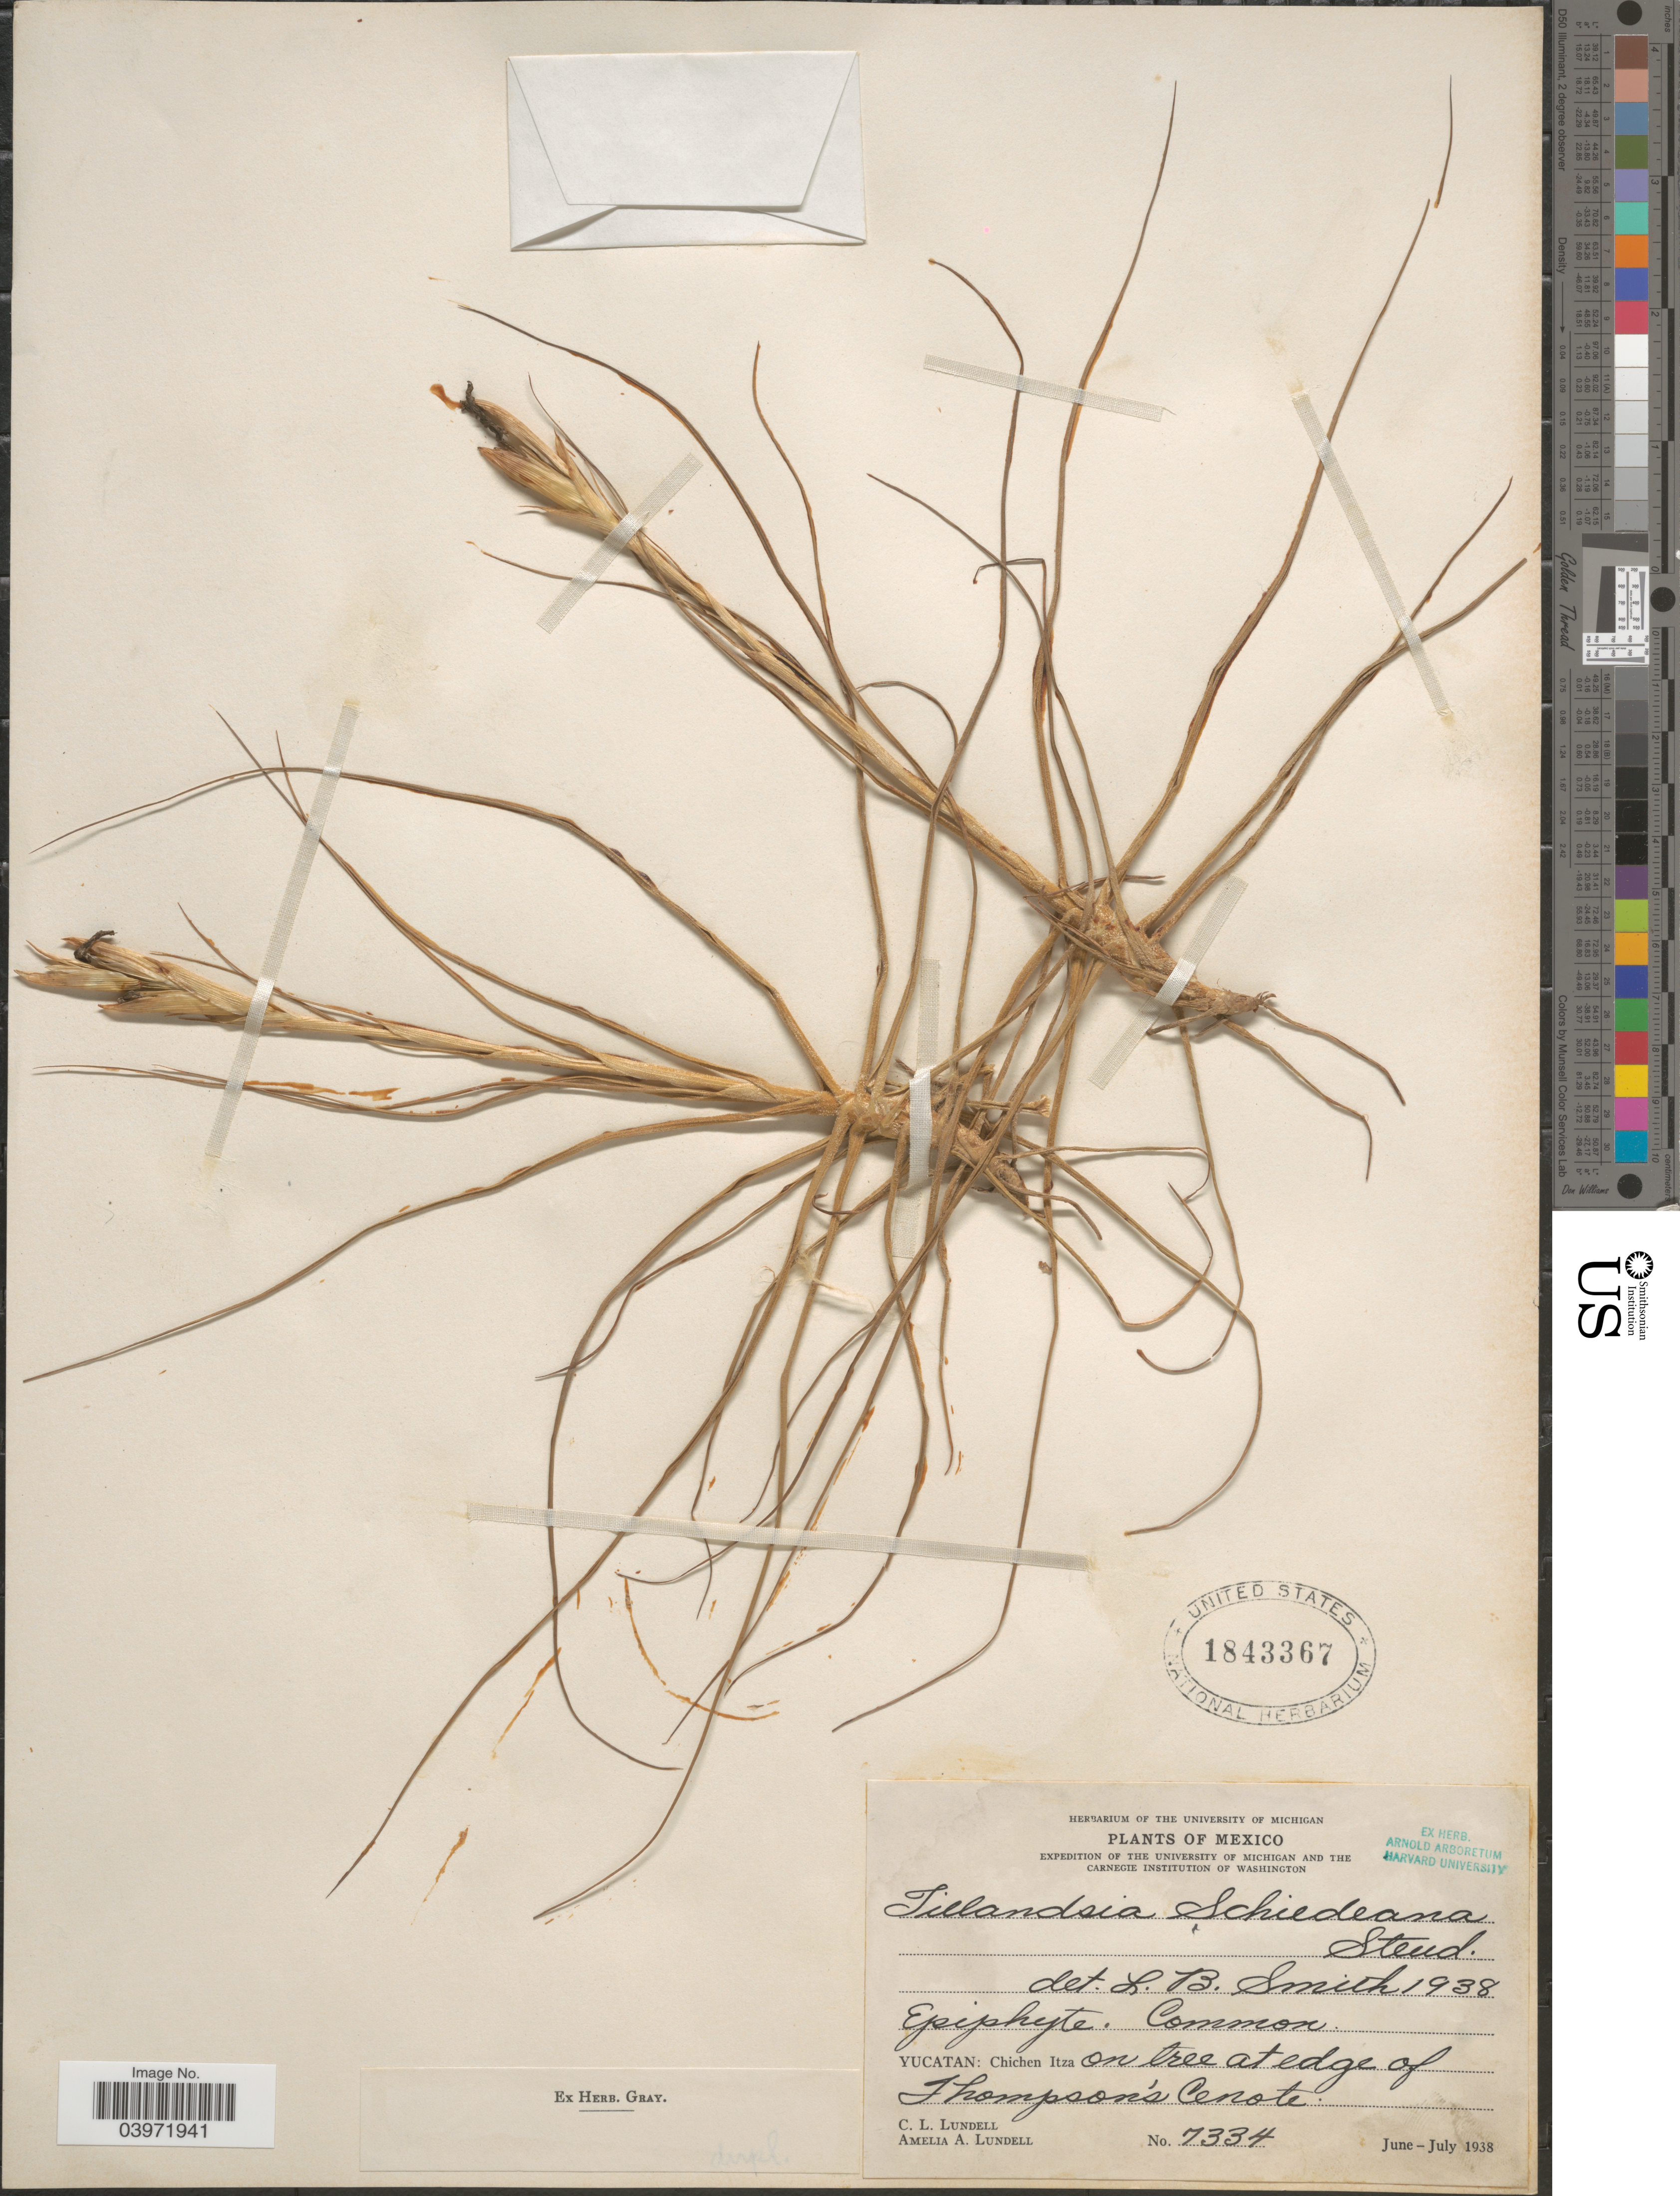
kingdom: Plantae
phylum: Tracheophyta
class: Liliopsida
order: Poales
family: Bromeliaceae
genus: Tillandsia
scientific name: Tillandsia schiedeana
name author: Steud.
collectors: C. L. Lundell & A. A. Lundell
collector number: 7334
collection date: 1938-06/1938-07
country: Mexico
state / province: Yucatán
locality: Chichen Itza on the tree at edge of Thompson's Cenote.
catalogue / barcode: US 1843367